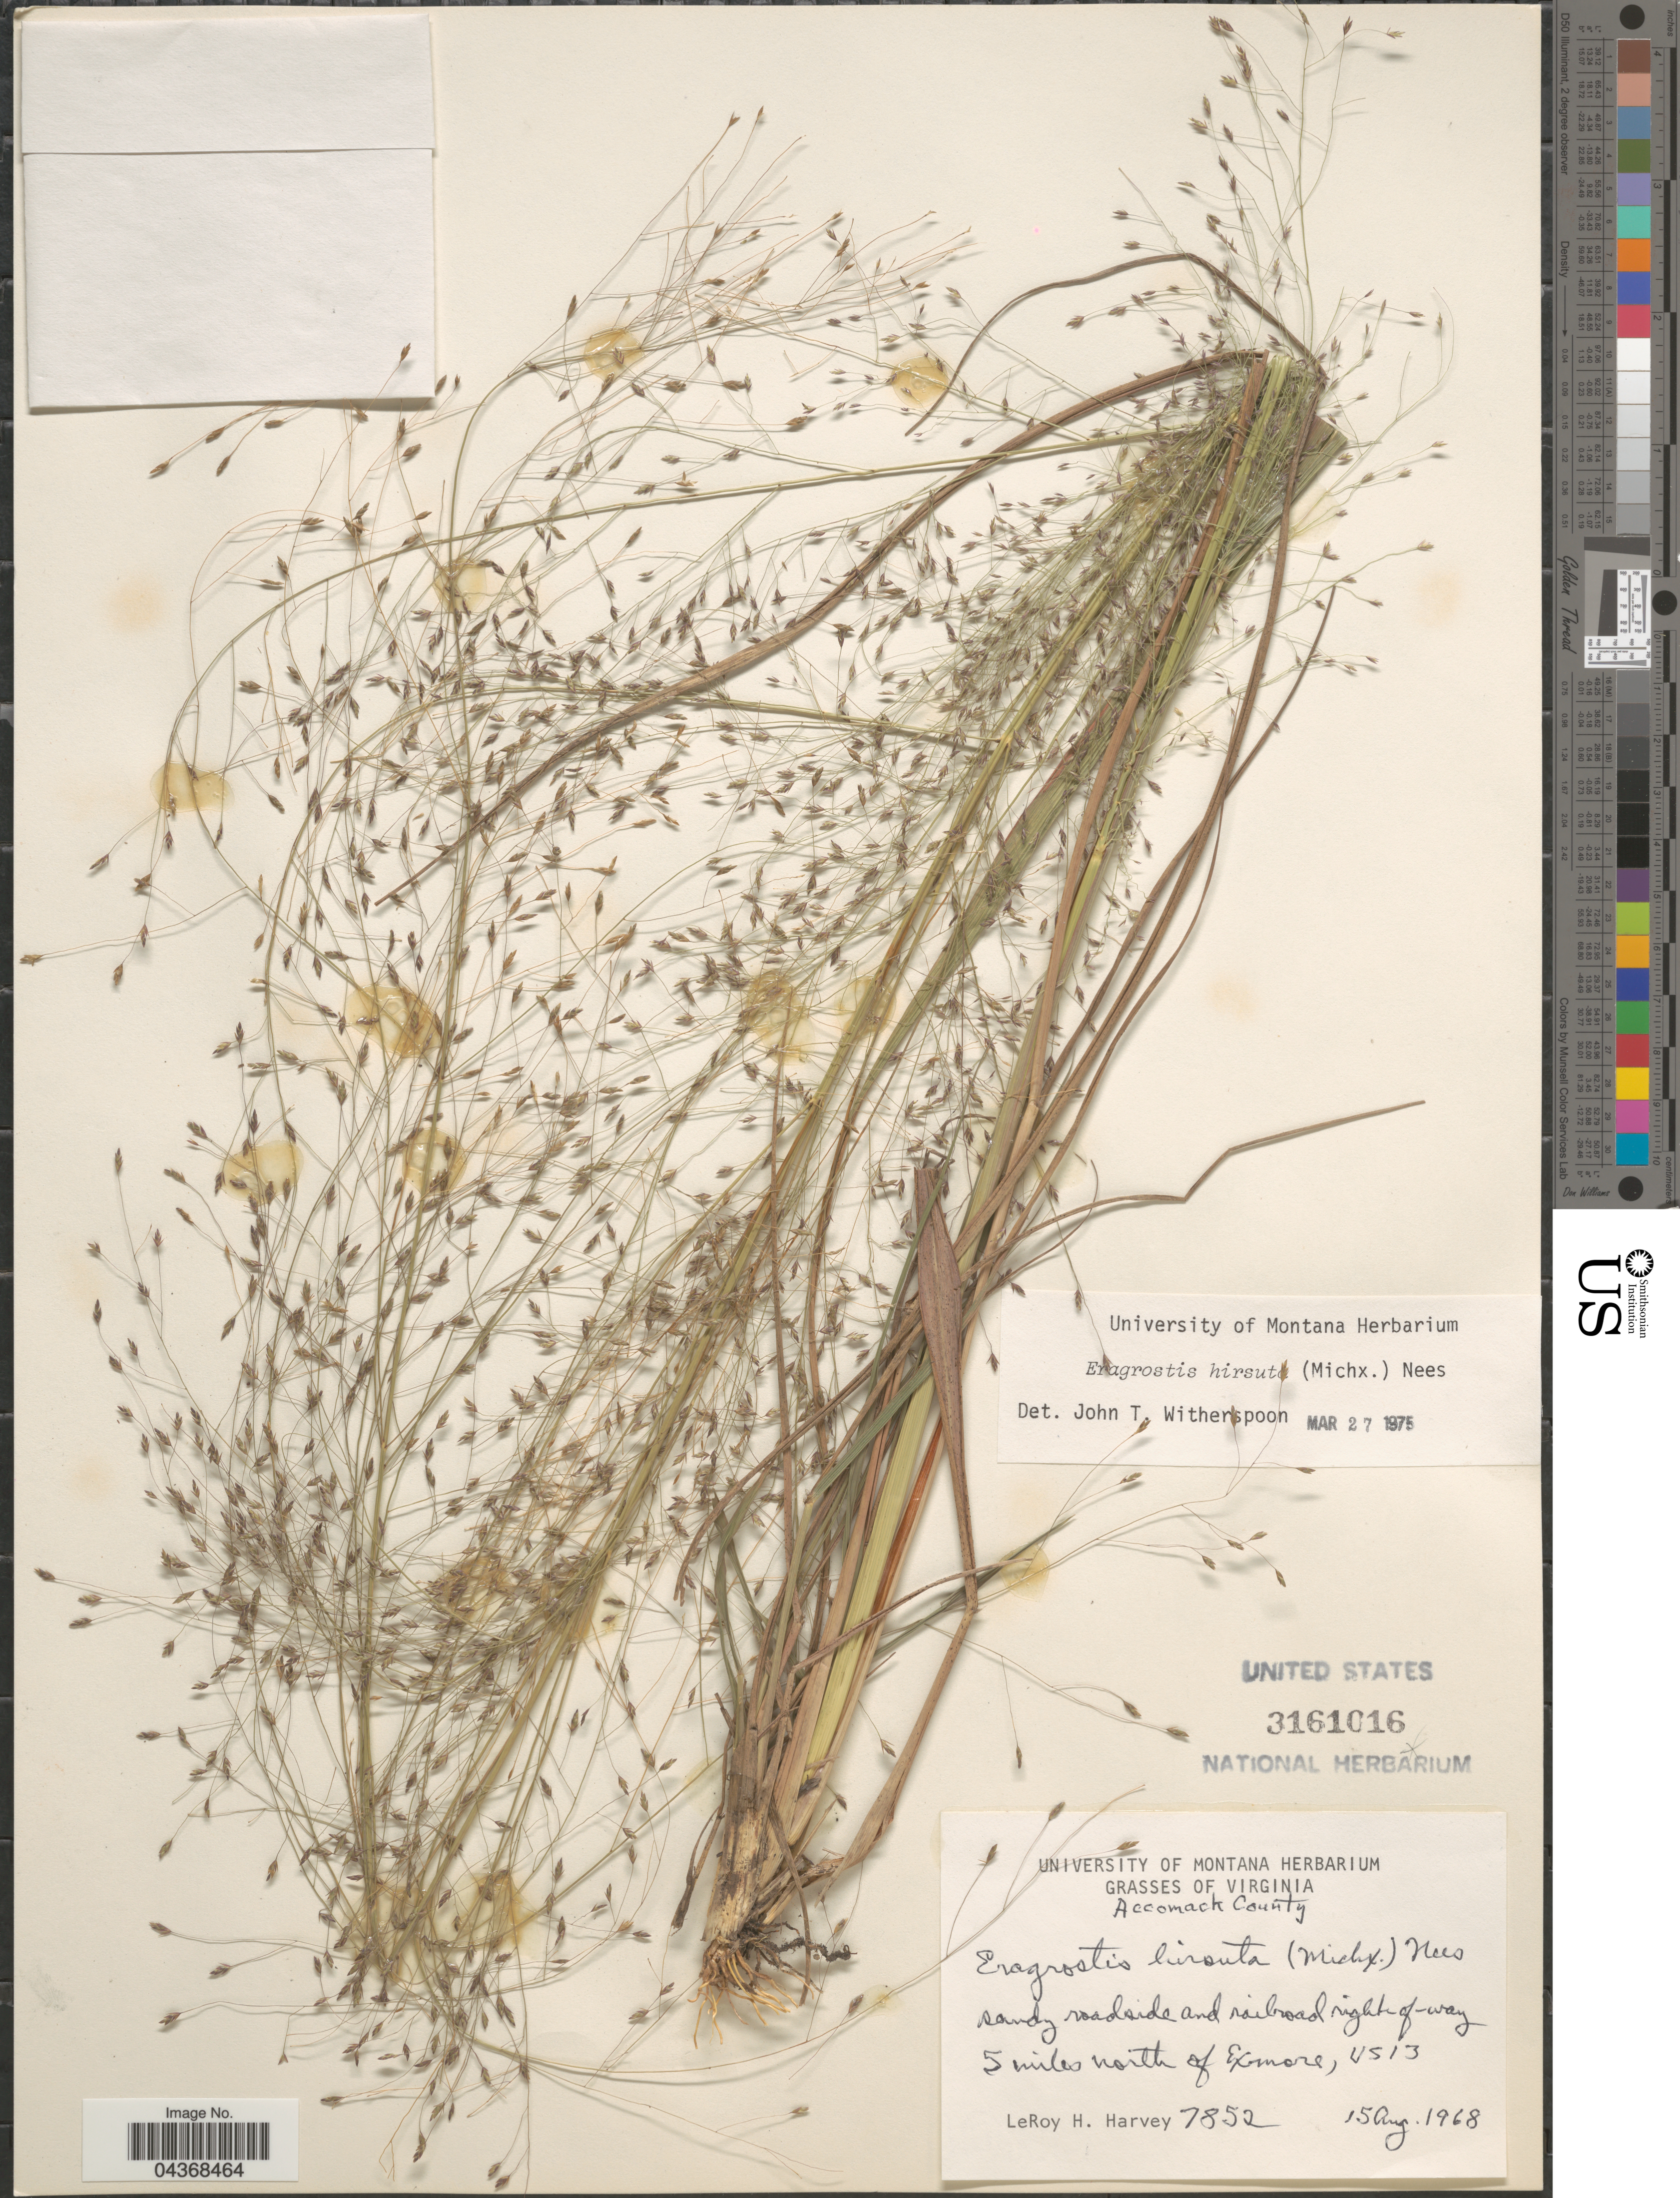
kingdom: Plantae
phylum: Tracheophyta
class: Liliopsida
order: Poales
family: Poaceae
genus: Eragrostis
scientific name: Eragrostis hirsuta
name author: (Michx.) Nees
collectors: L. H. Harvey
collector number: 7852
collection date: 1968-08-15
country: United States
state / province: Virginia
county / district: Accomack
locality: Sandy roadside and railroad right-of-way 5 miles north of Exmore, US13.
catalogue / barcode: US 3161016